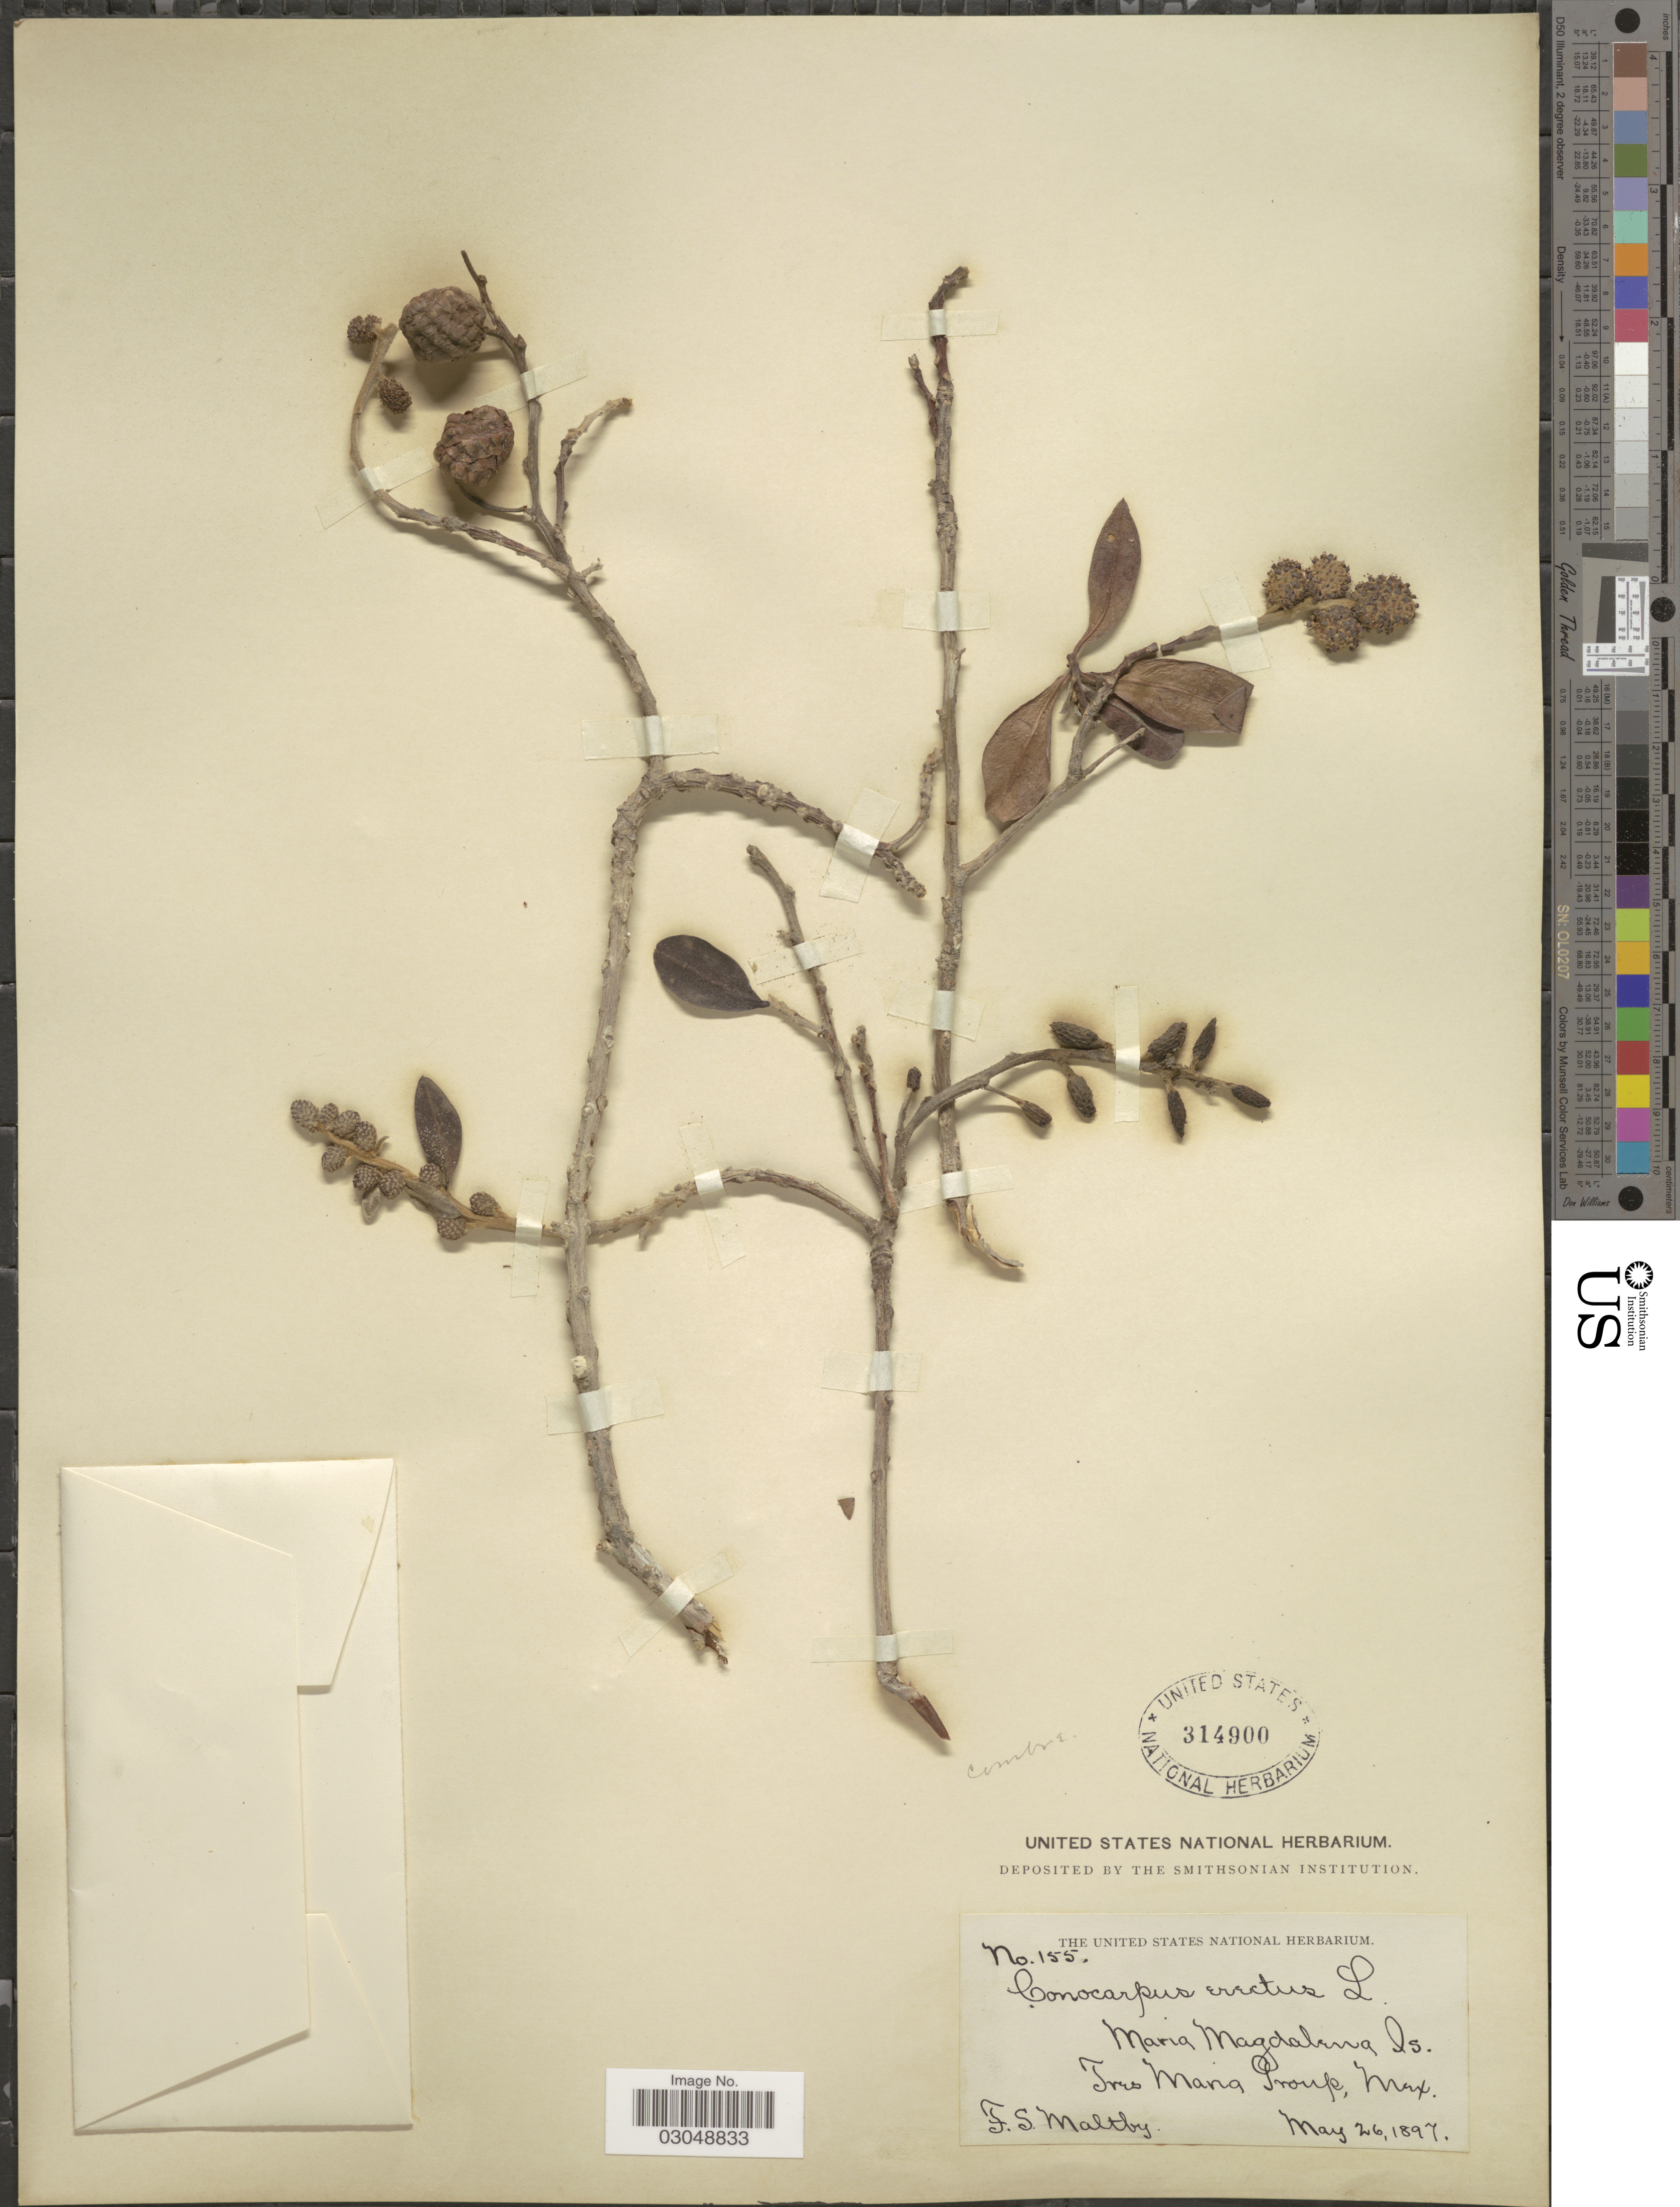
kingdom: Plantae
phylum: Tracheophyta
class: Magnoliopsida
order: Myrtales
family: Combretaceae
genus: Conocarpus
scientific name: Conocarpus erectus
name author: L.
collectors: F. S. Maltby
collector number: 155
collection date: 1897-05-26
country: Mexico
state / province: Nayarit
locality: Maria Magdalena Is. Tres Maria Group.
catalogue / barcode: US 314900